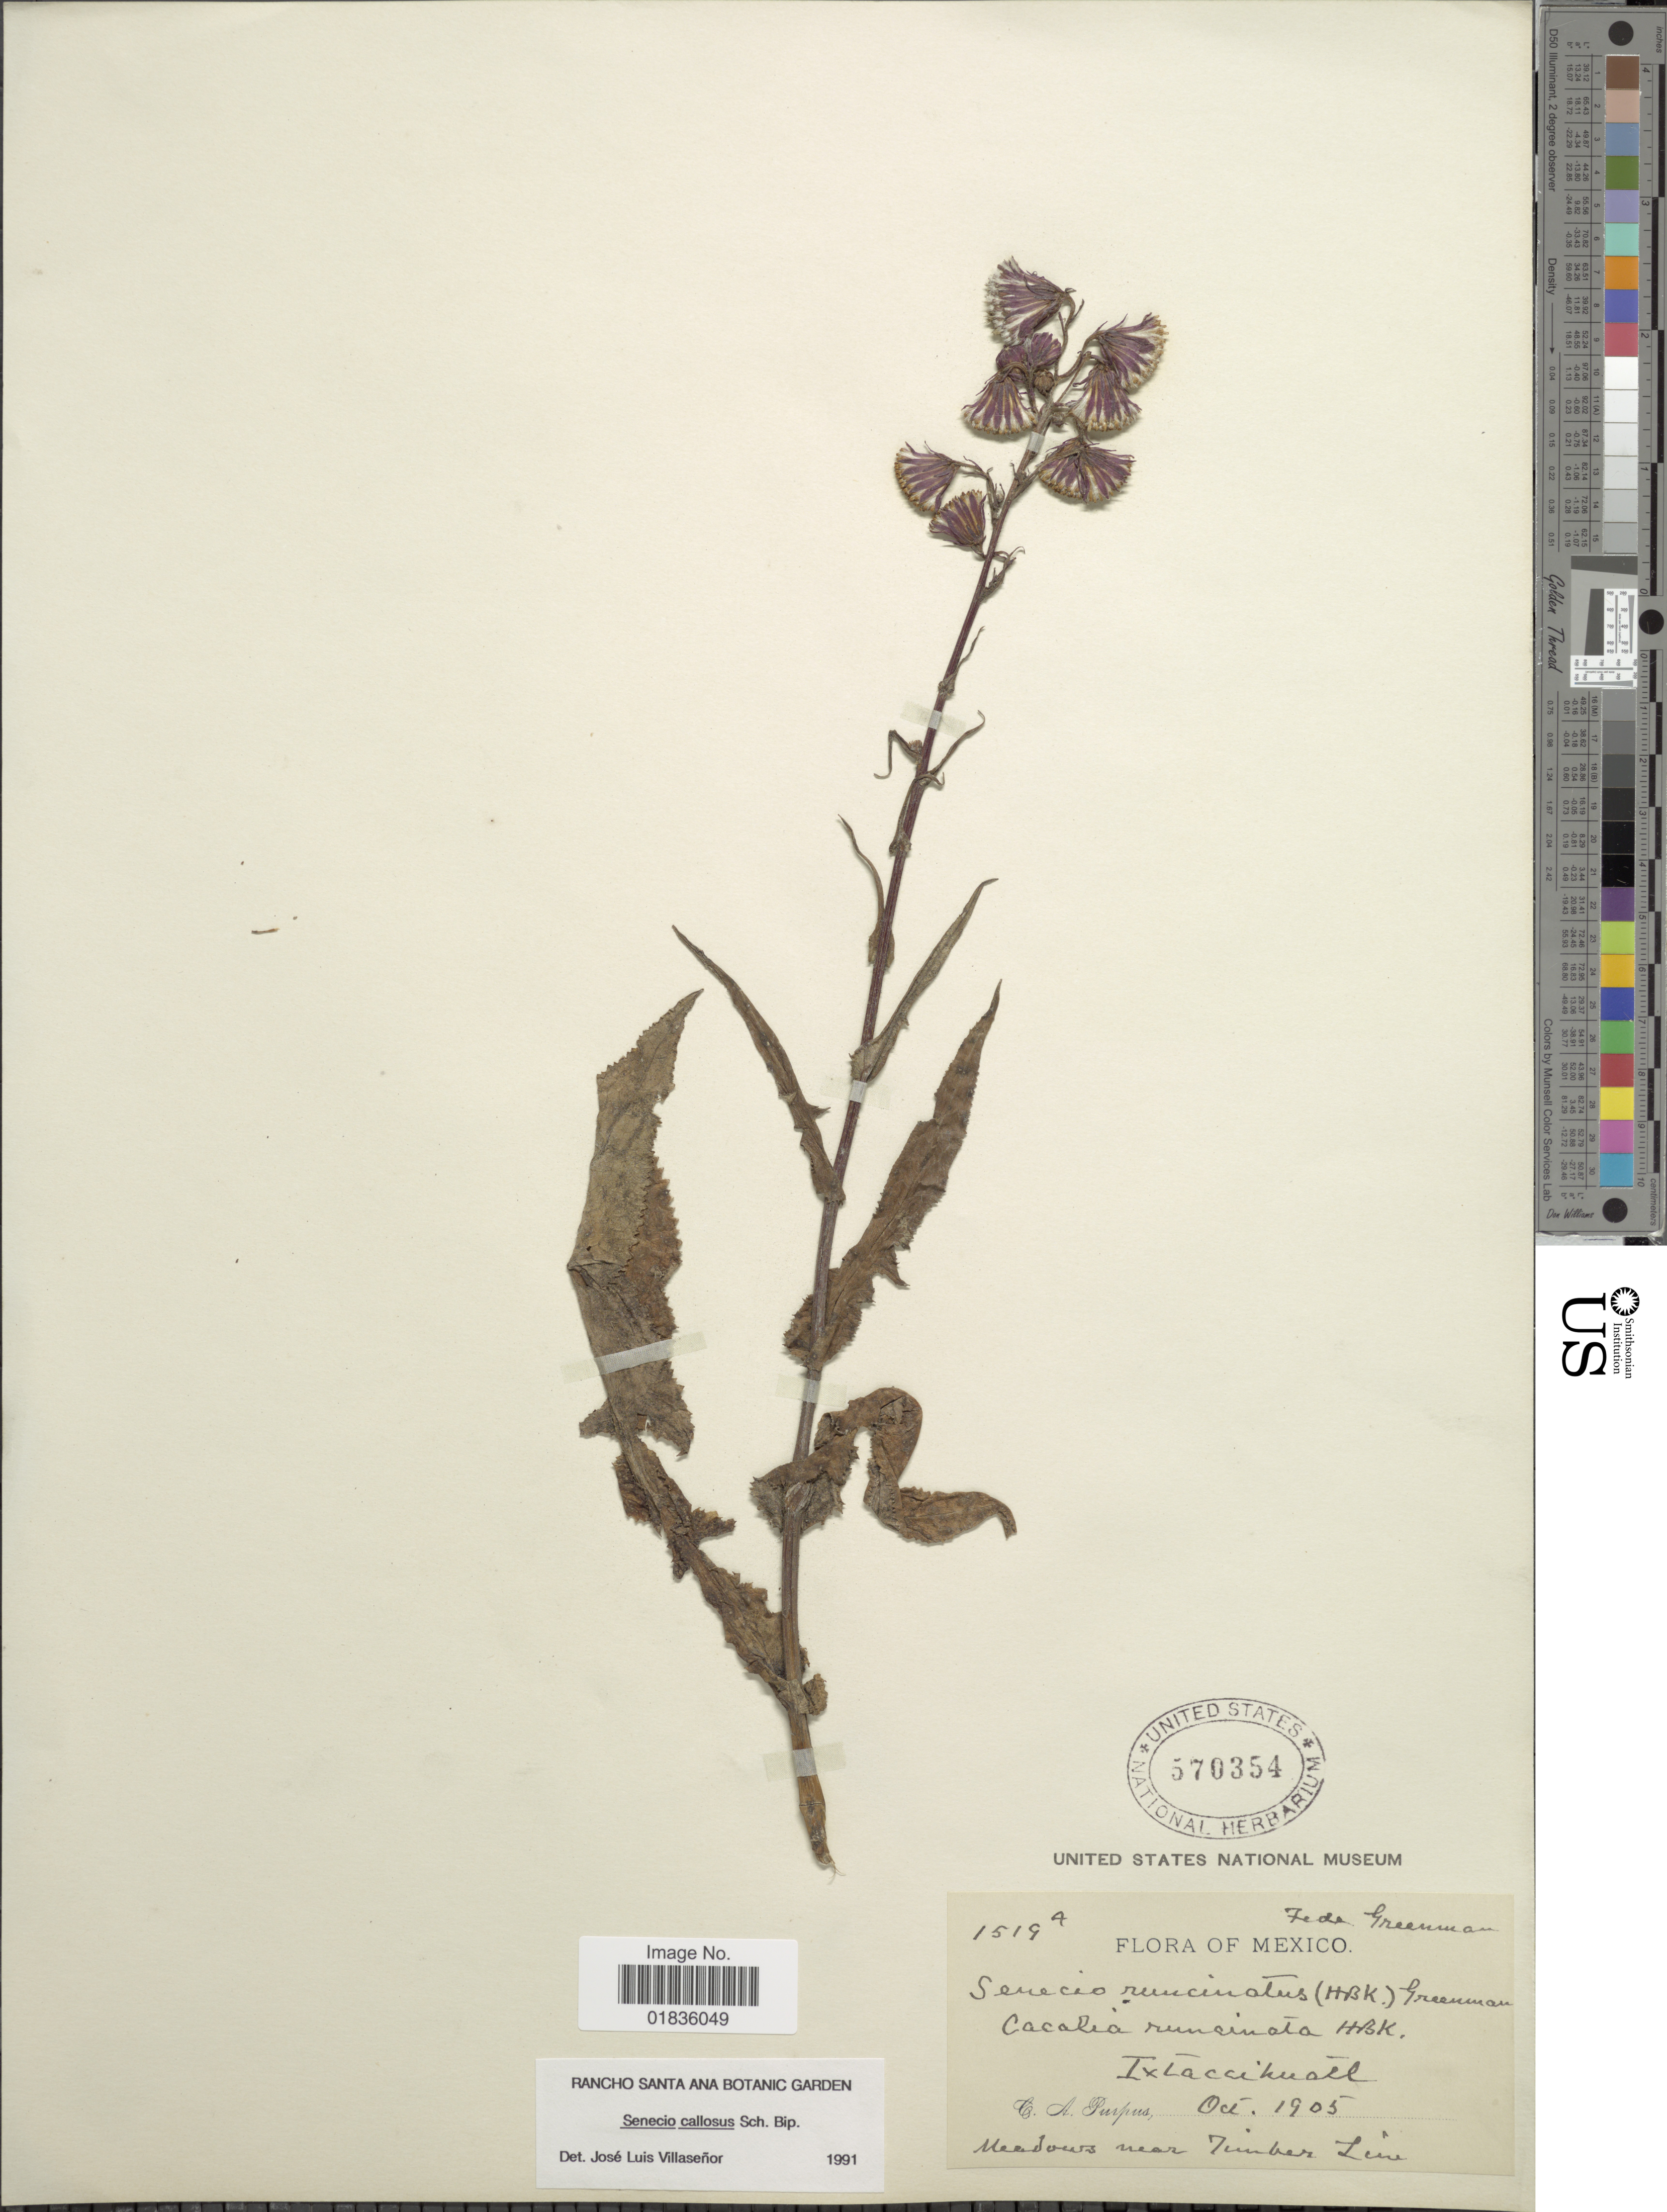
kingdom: Plantae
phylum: Tracheophyta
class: Magnoliopsida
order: Asterales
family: Asteraceae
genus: Senecio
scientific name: Senecio callosus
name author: Sch. Bip.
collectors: C. A. Purpus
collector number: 1519A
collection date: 1905-10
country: Mexico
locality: Ixtaccihuatl, meadows near Timber Line.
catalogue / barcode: US 570354